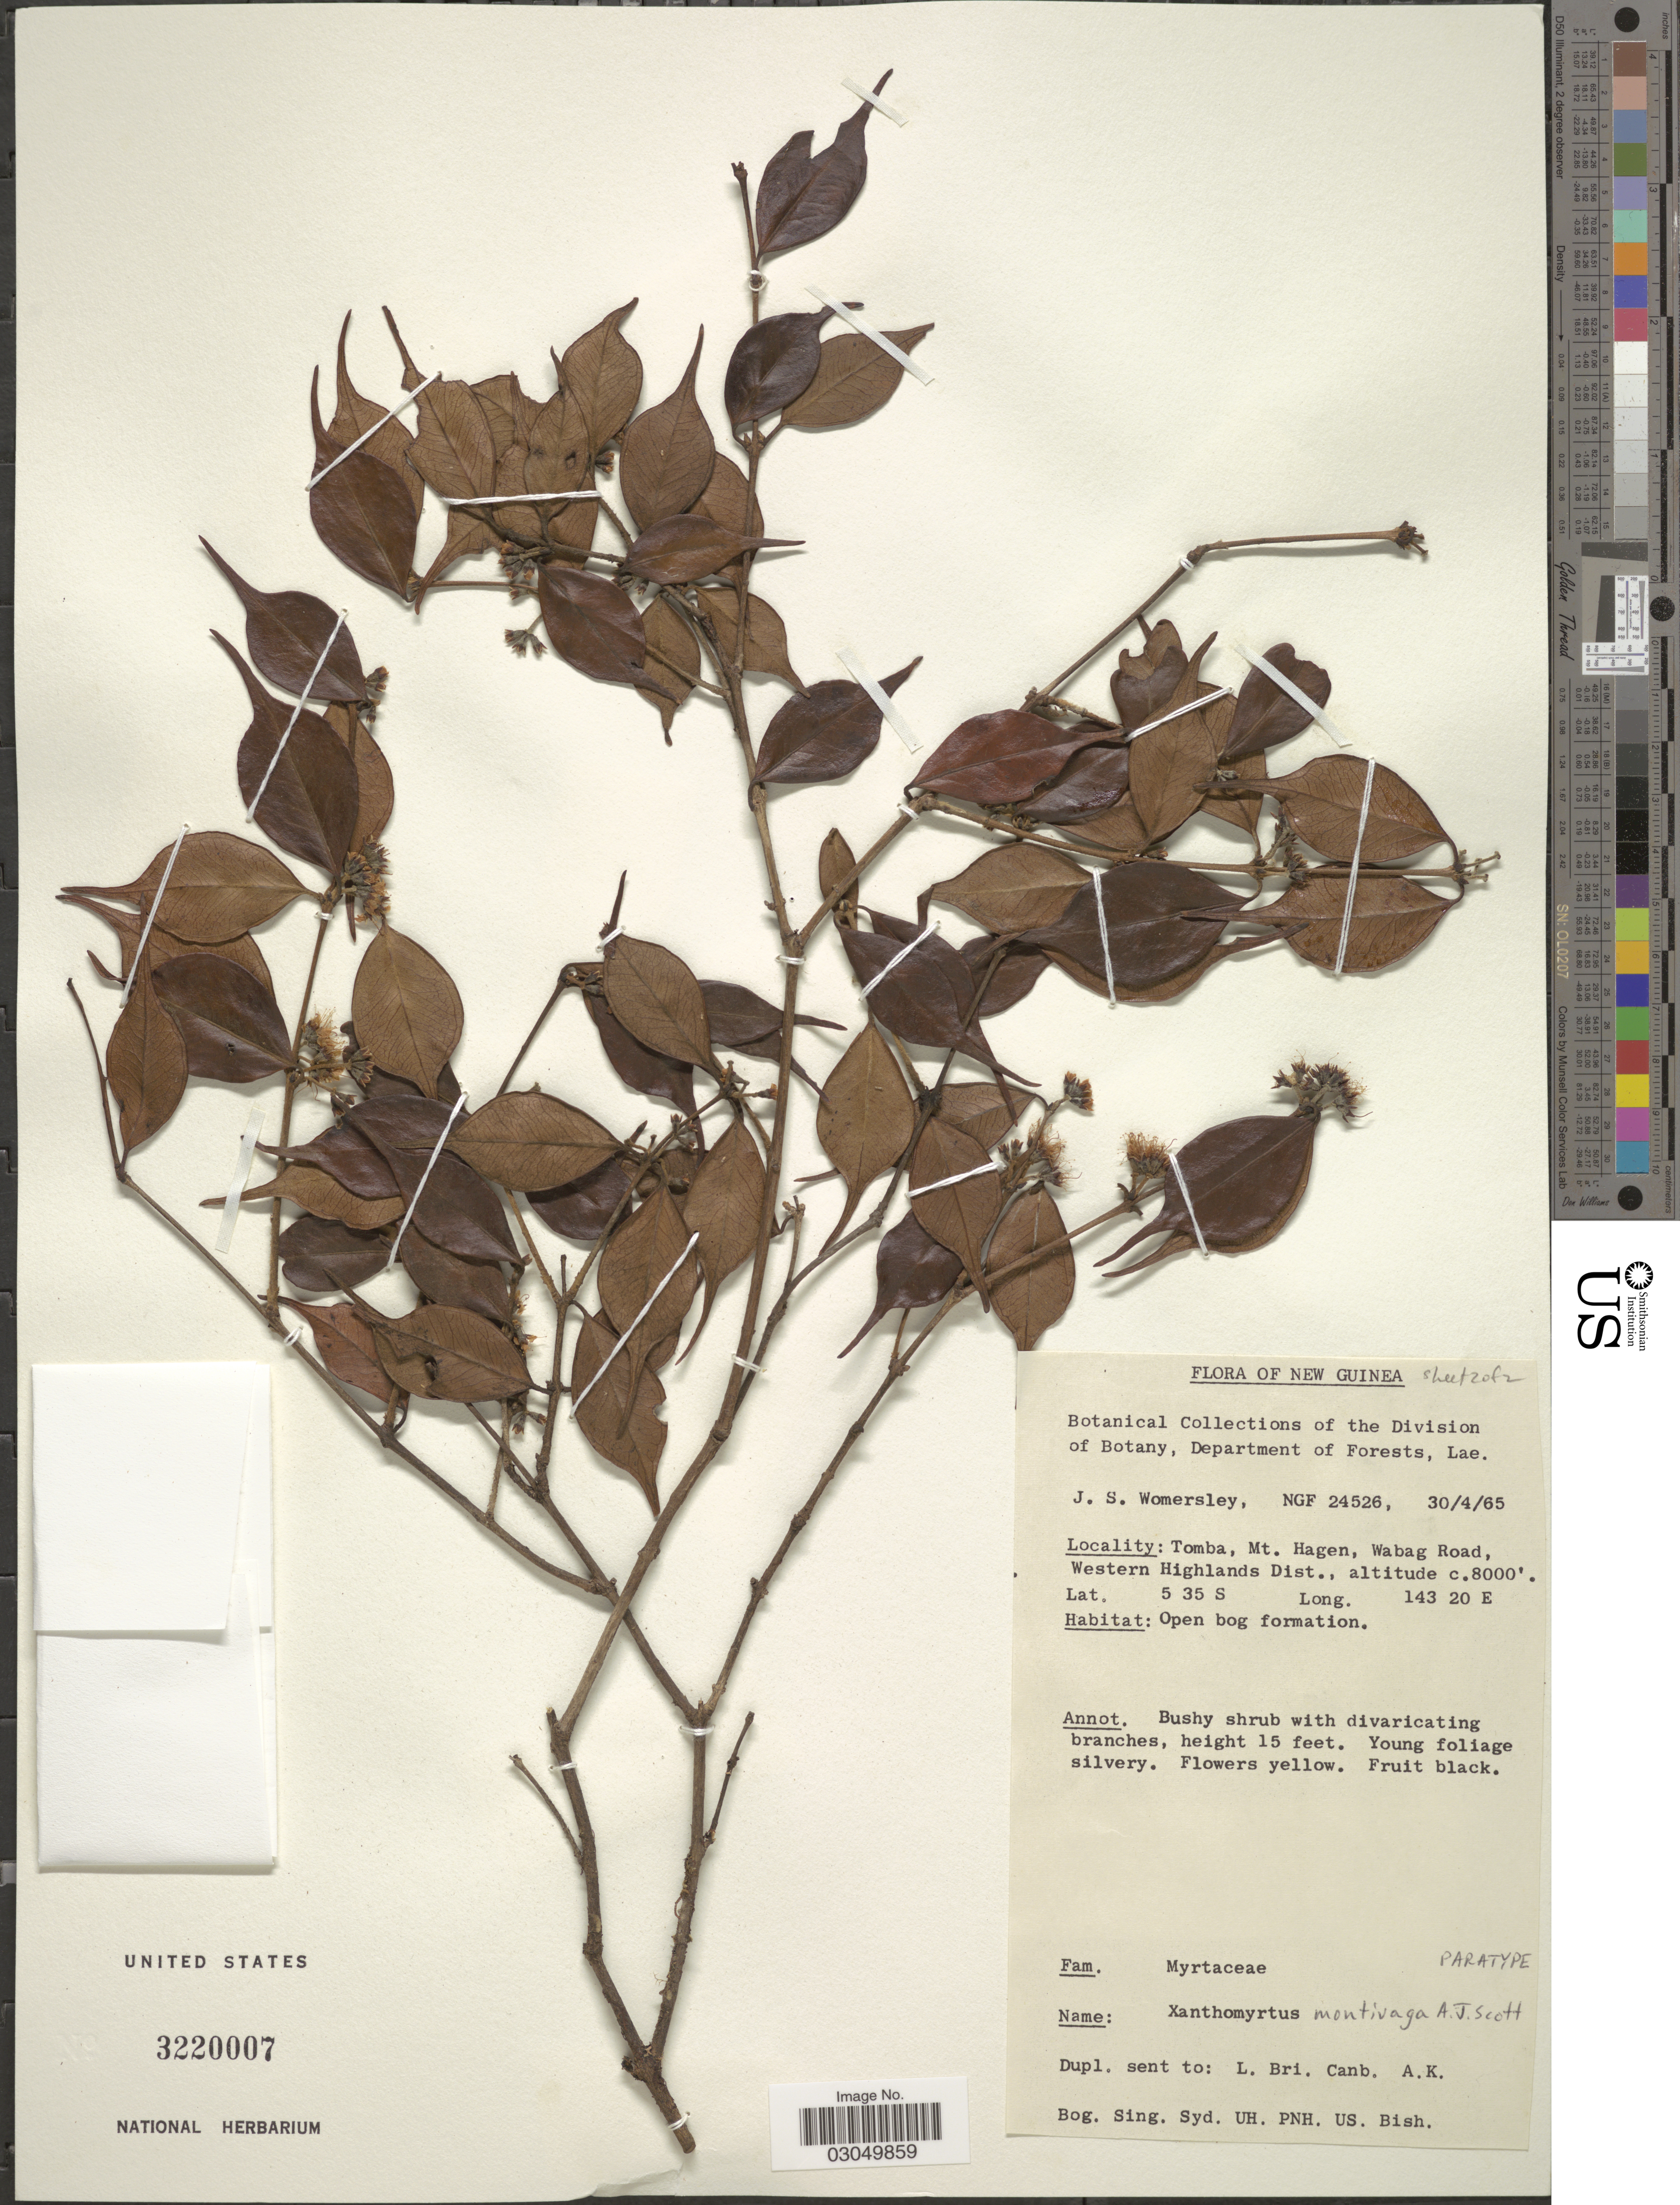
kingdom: Plantae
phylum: Tracheophyta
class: Magnoliopsida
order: Myrtales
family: Myrtaceae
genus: Xanthomyrtus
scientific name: Xanthomyrtus montivaga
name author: A.J. Scott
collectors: J. S. Womersley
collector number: NGF24526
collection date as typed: Transcribed d/m/y: 30/4/65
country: Papua New Guinea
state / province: Western Highlands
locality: New Guinea. Tomba, Mt. Hagen, Wabag Road, Western Highlands Dist.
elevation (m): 2438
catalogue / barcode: US 322007